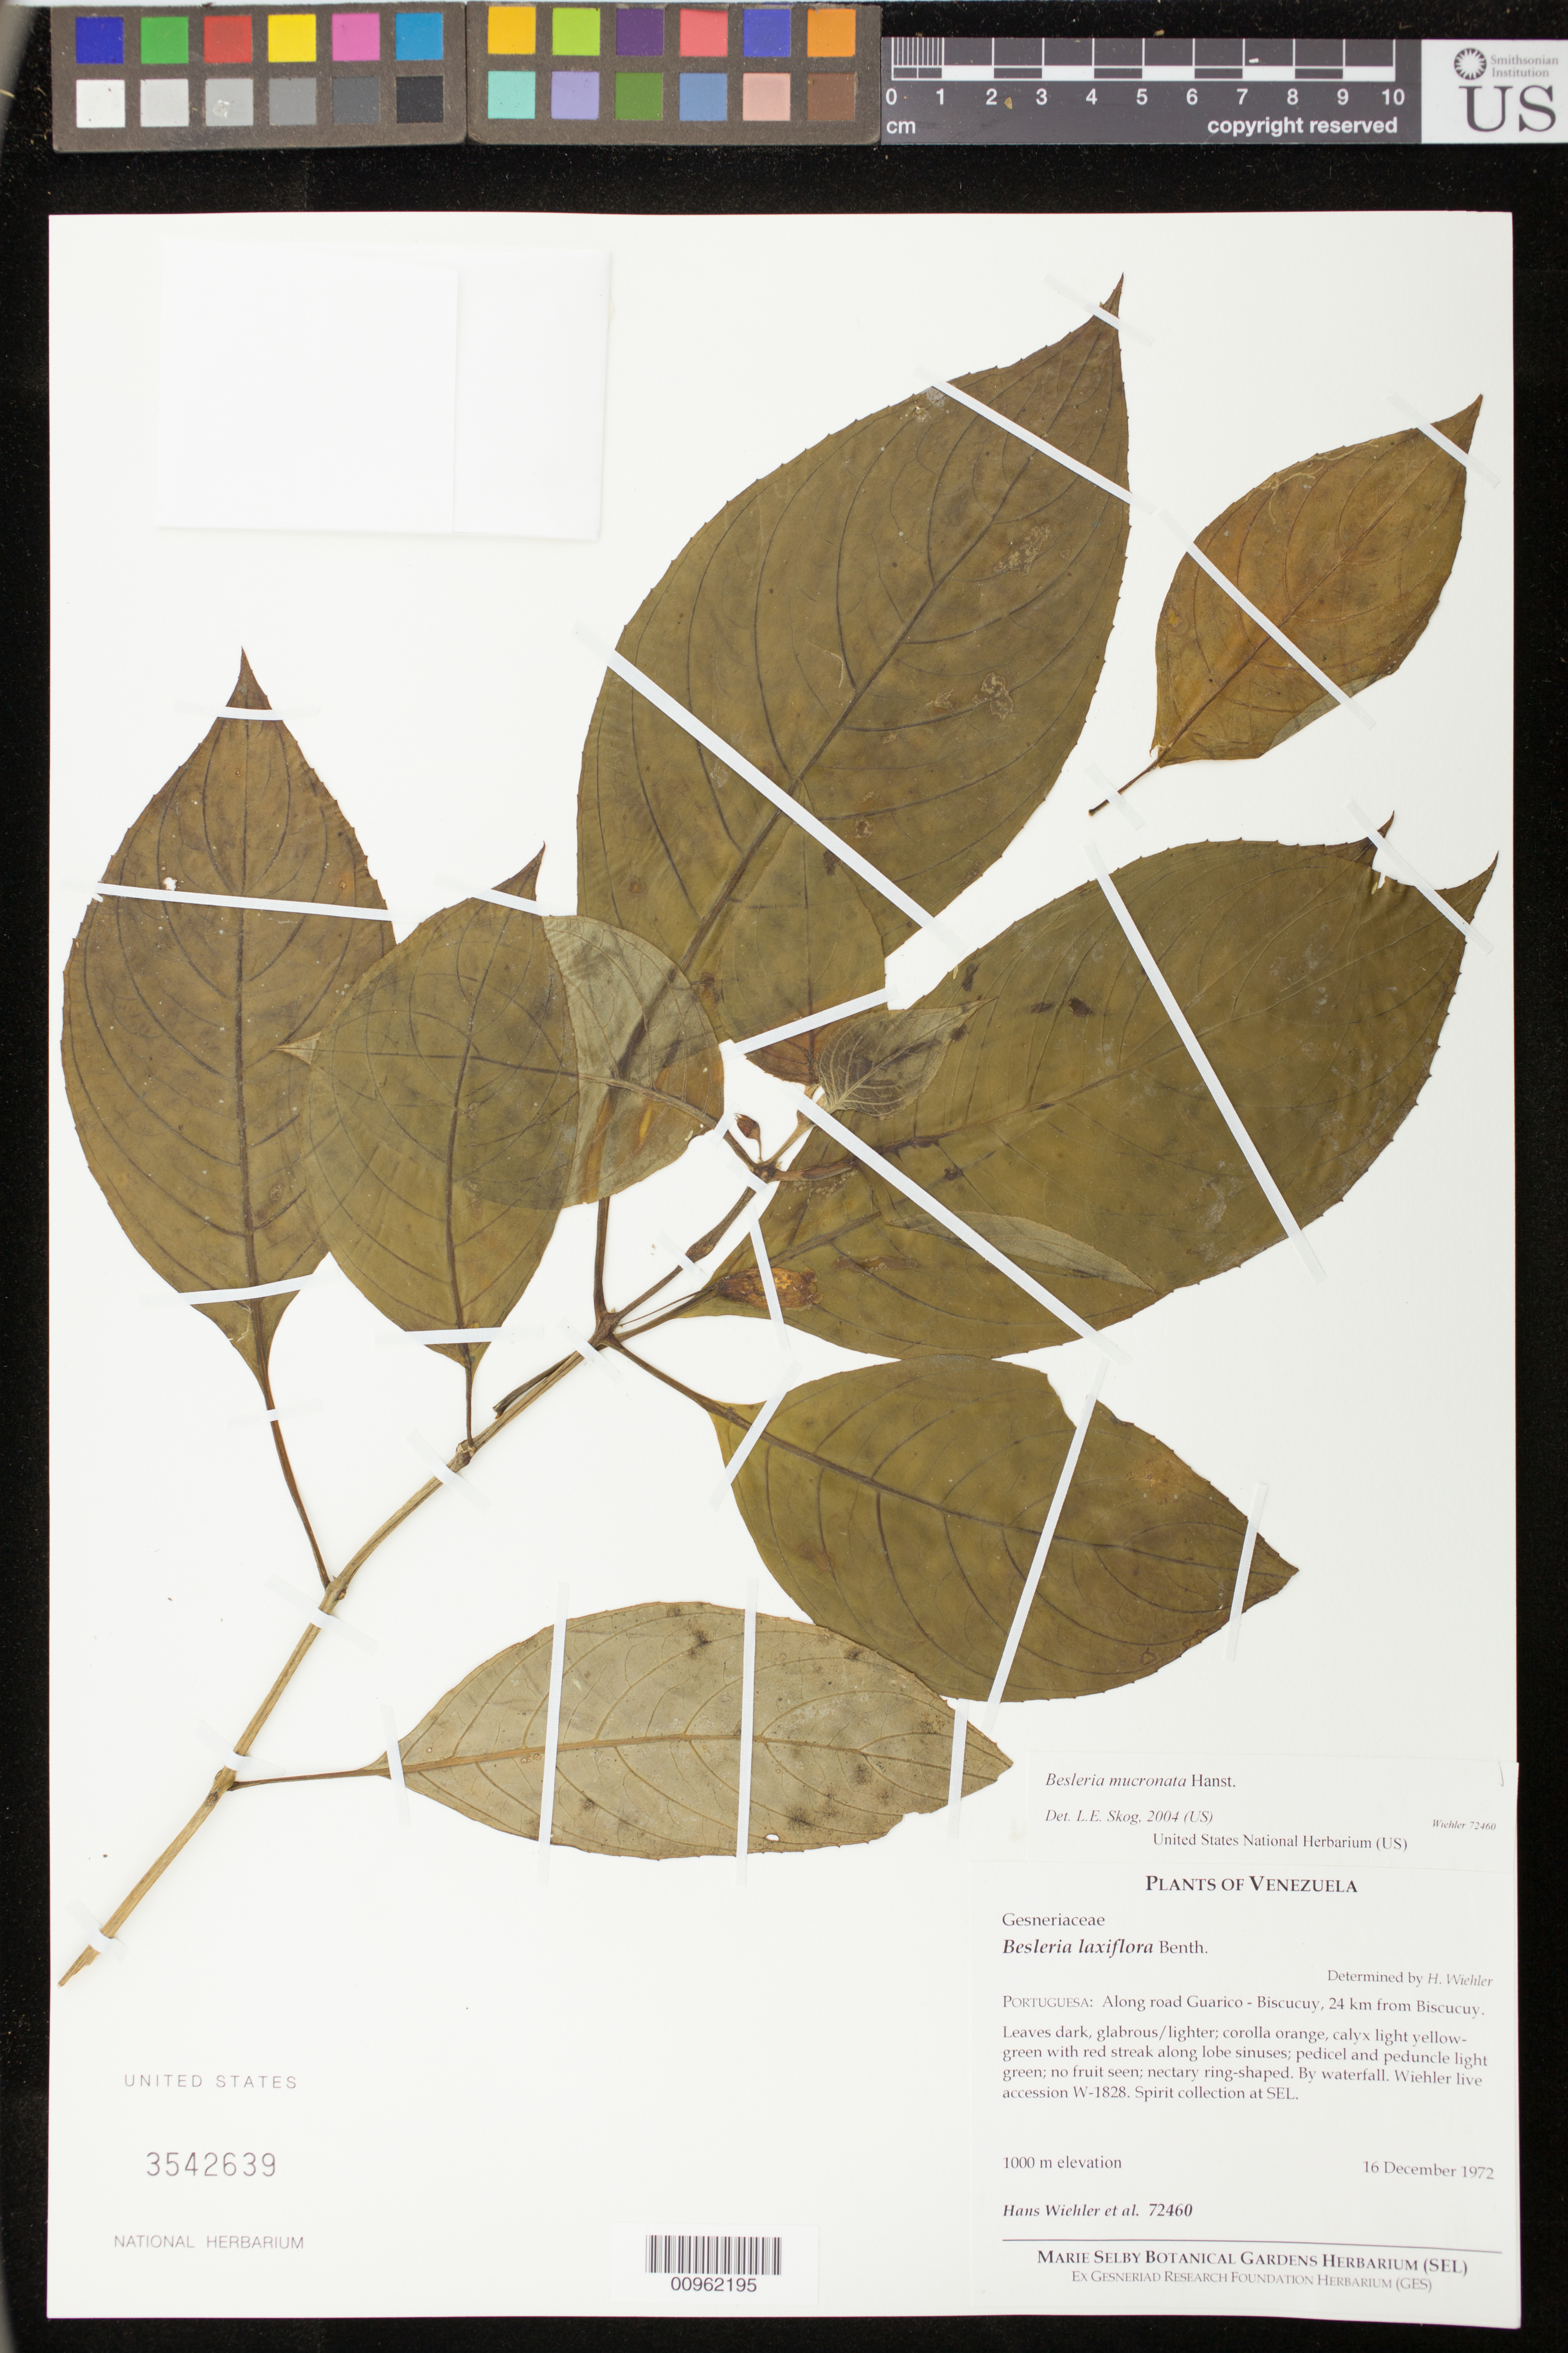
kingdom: Plantae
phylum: Tracheophyta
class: Magnoliopsida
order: Lamiales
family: Gesneriaceae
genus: Besleria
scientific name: Besleria mucronata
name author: Hanst.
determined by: Skog, Laurence E.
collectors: H. J. Wiehler & et al.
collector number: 72460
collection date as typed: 16 Dec 1972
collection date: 1972-12-16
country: Venezuela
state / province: Portuguesa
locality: Portuguesa: along road Guarico - Biscucuy, 24 km from Biscucuy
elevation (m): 1000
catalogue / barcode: US 3542639